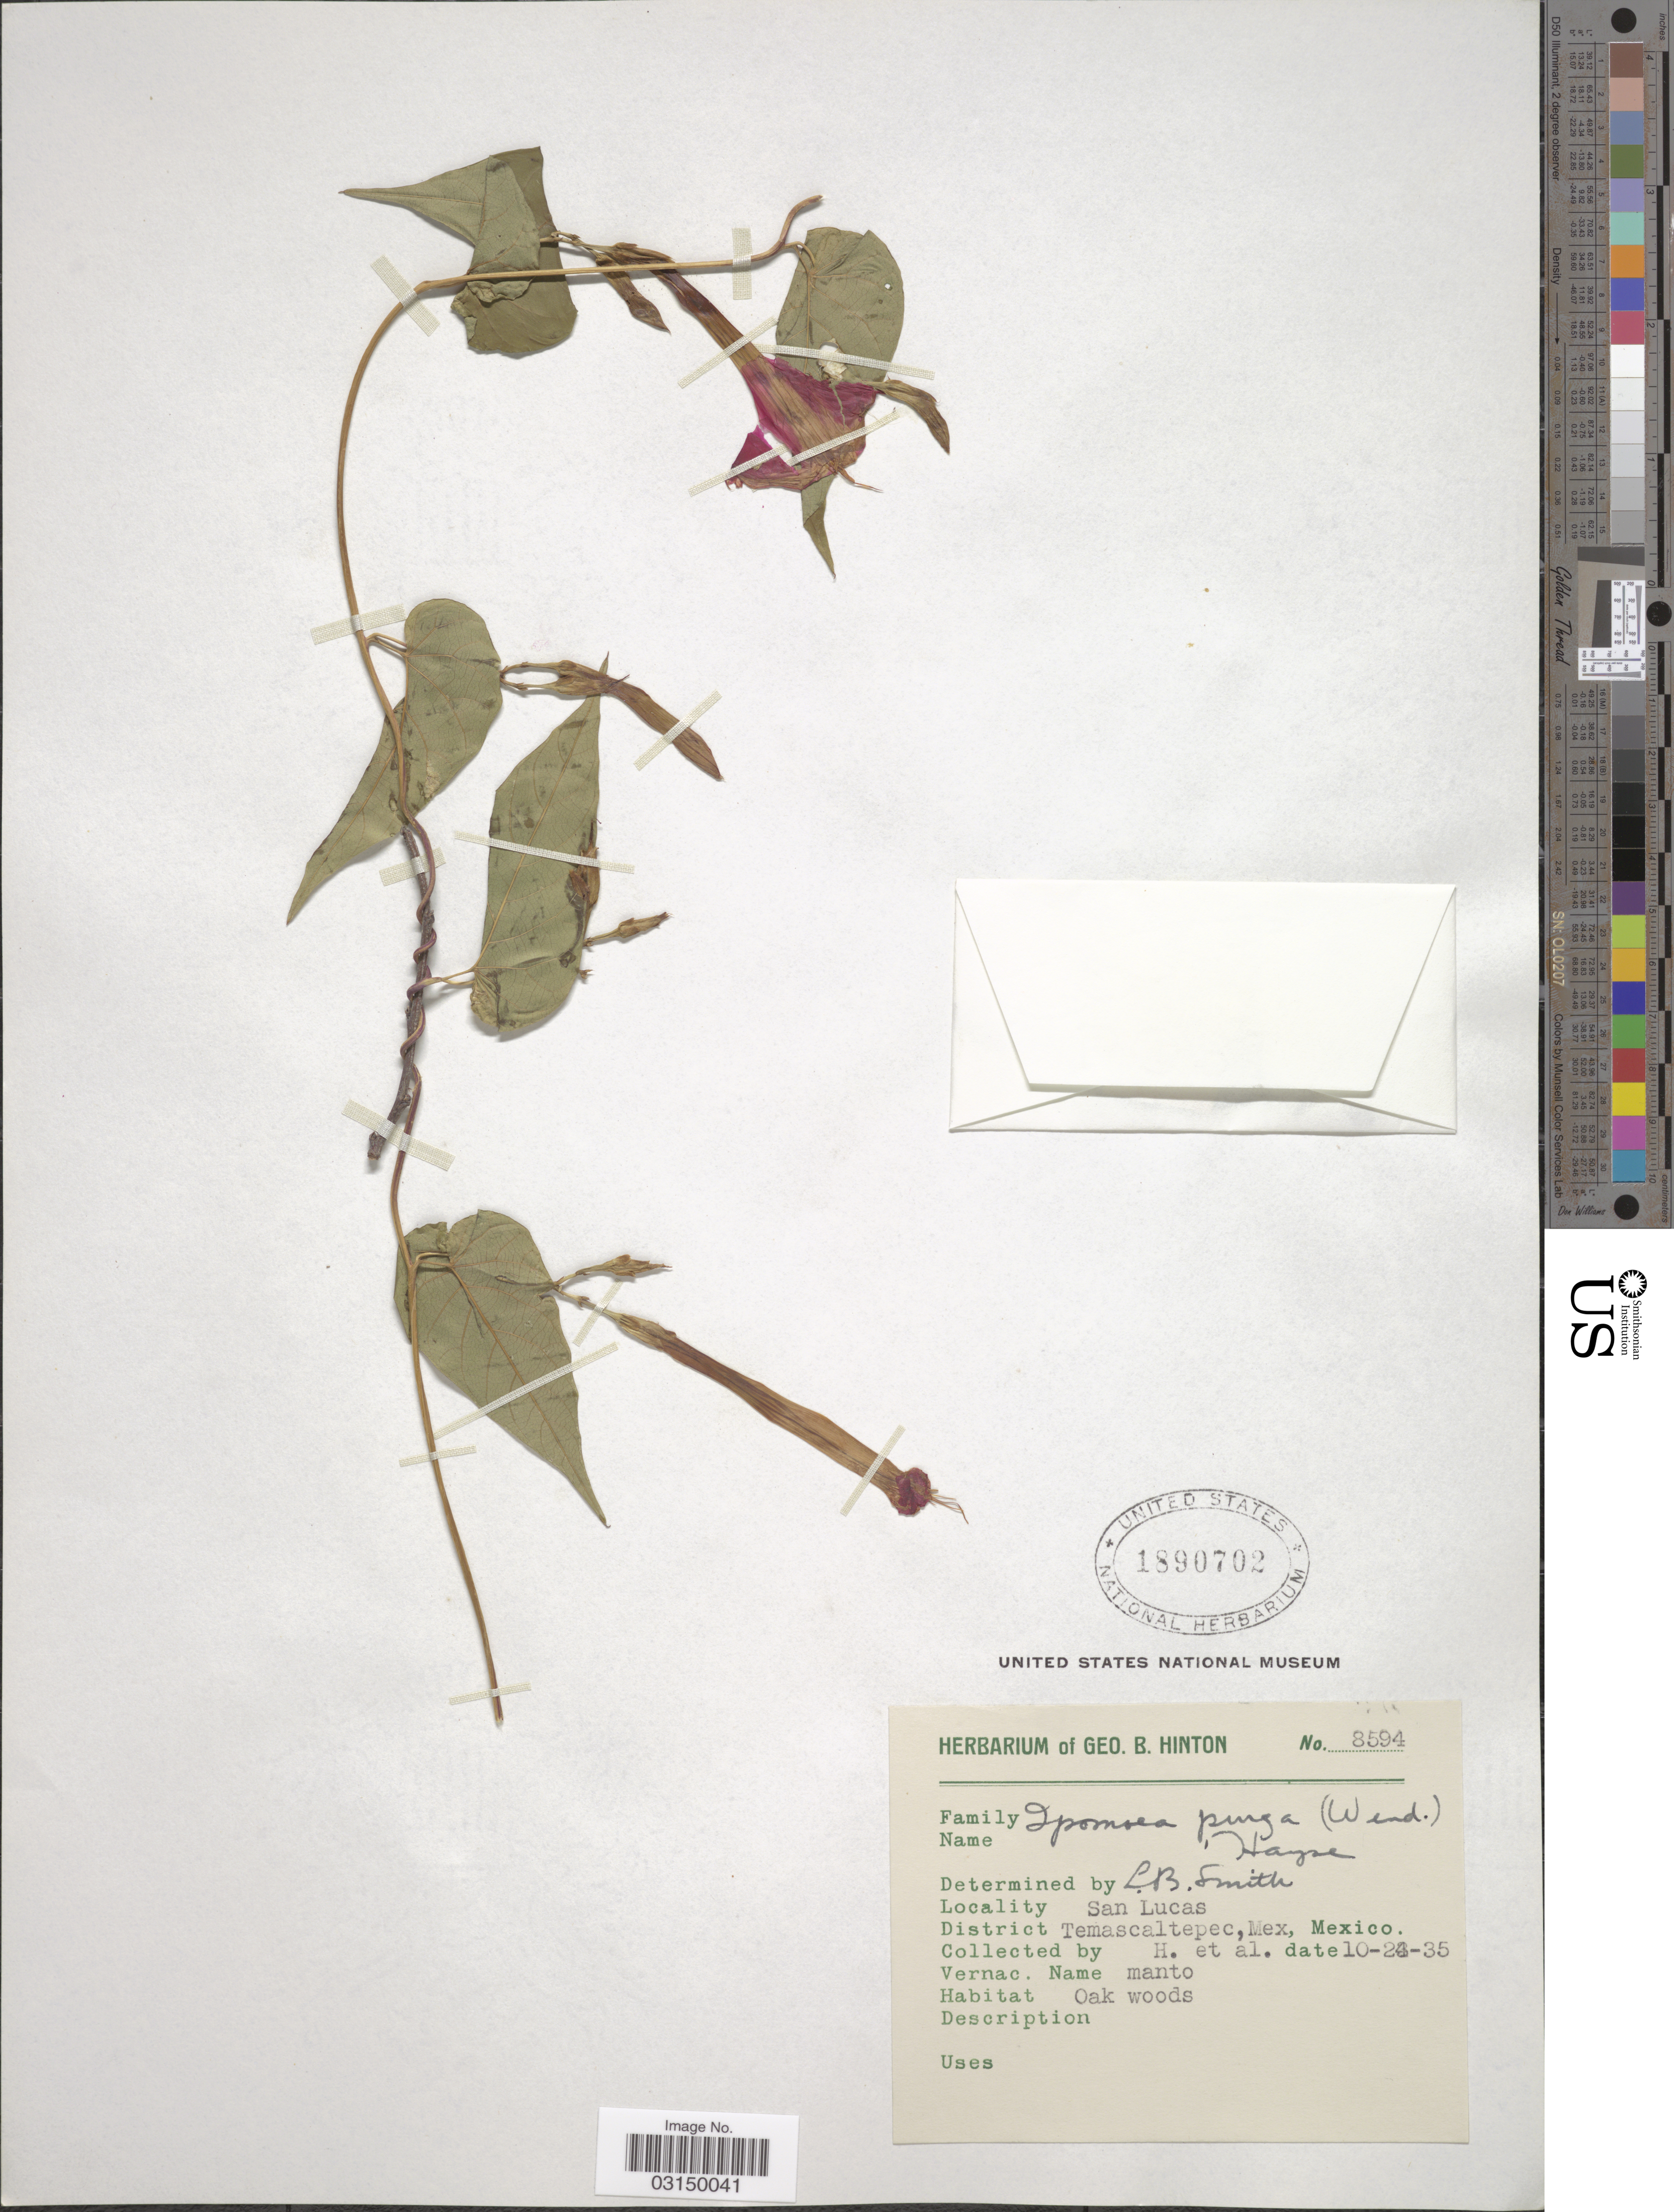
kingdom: Plantae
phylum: Tracheophyta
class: Magnoliopsida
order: Solanales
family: Convolvulaceae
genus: Ipomoea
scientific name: Ipomoea dumosa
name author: (Benth.) L.O. Williams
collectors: G. B. Hinton & et al.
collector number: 8594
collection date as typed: Transcribed d/m/y: 24/10/35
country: Mexico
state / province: México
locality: San Lucas, District Temascaltepec.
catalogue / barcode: US 1890702